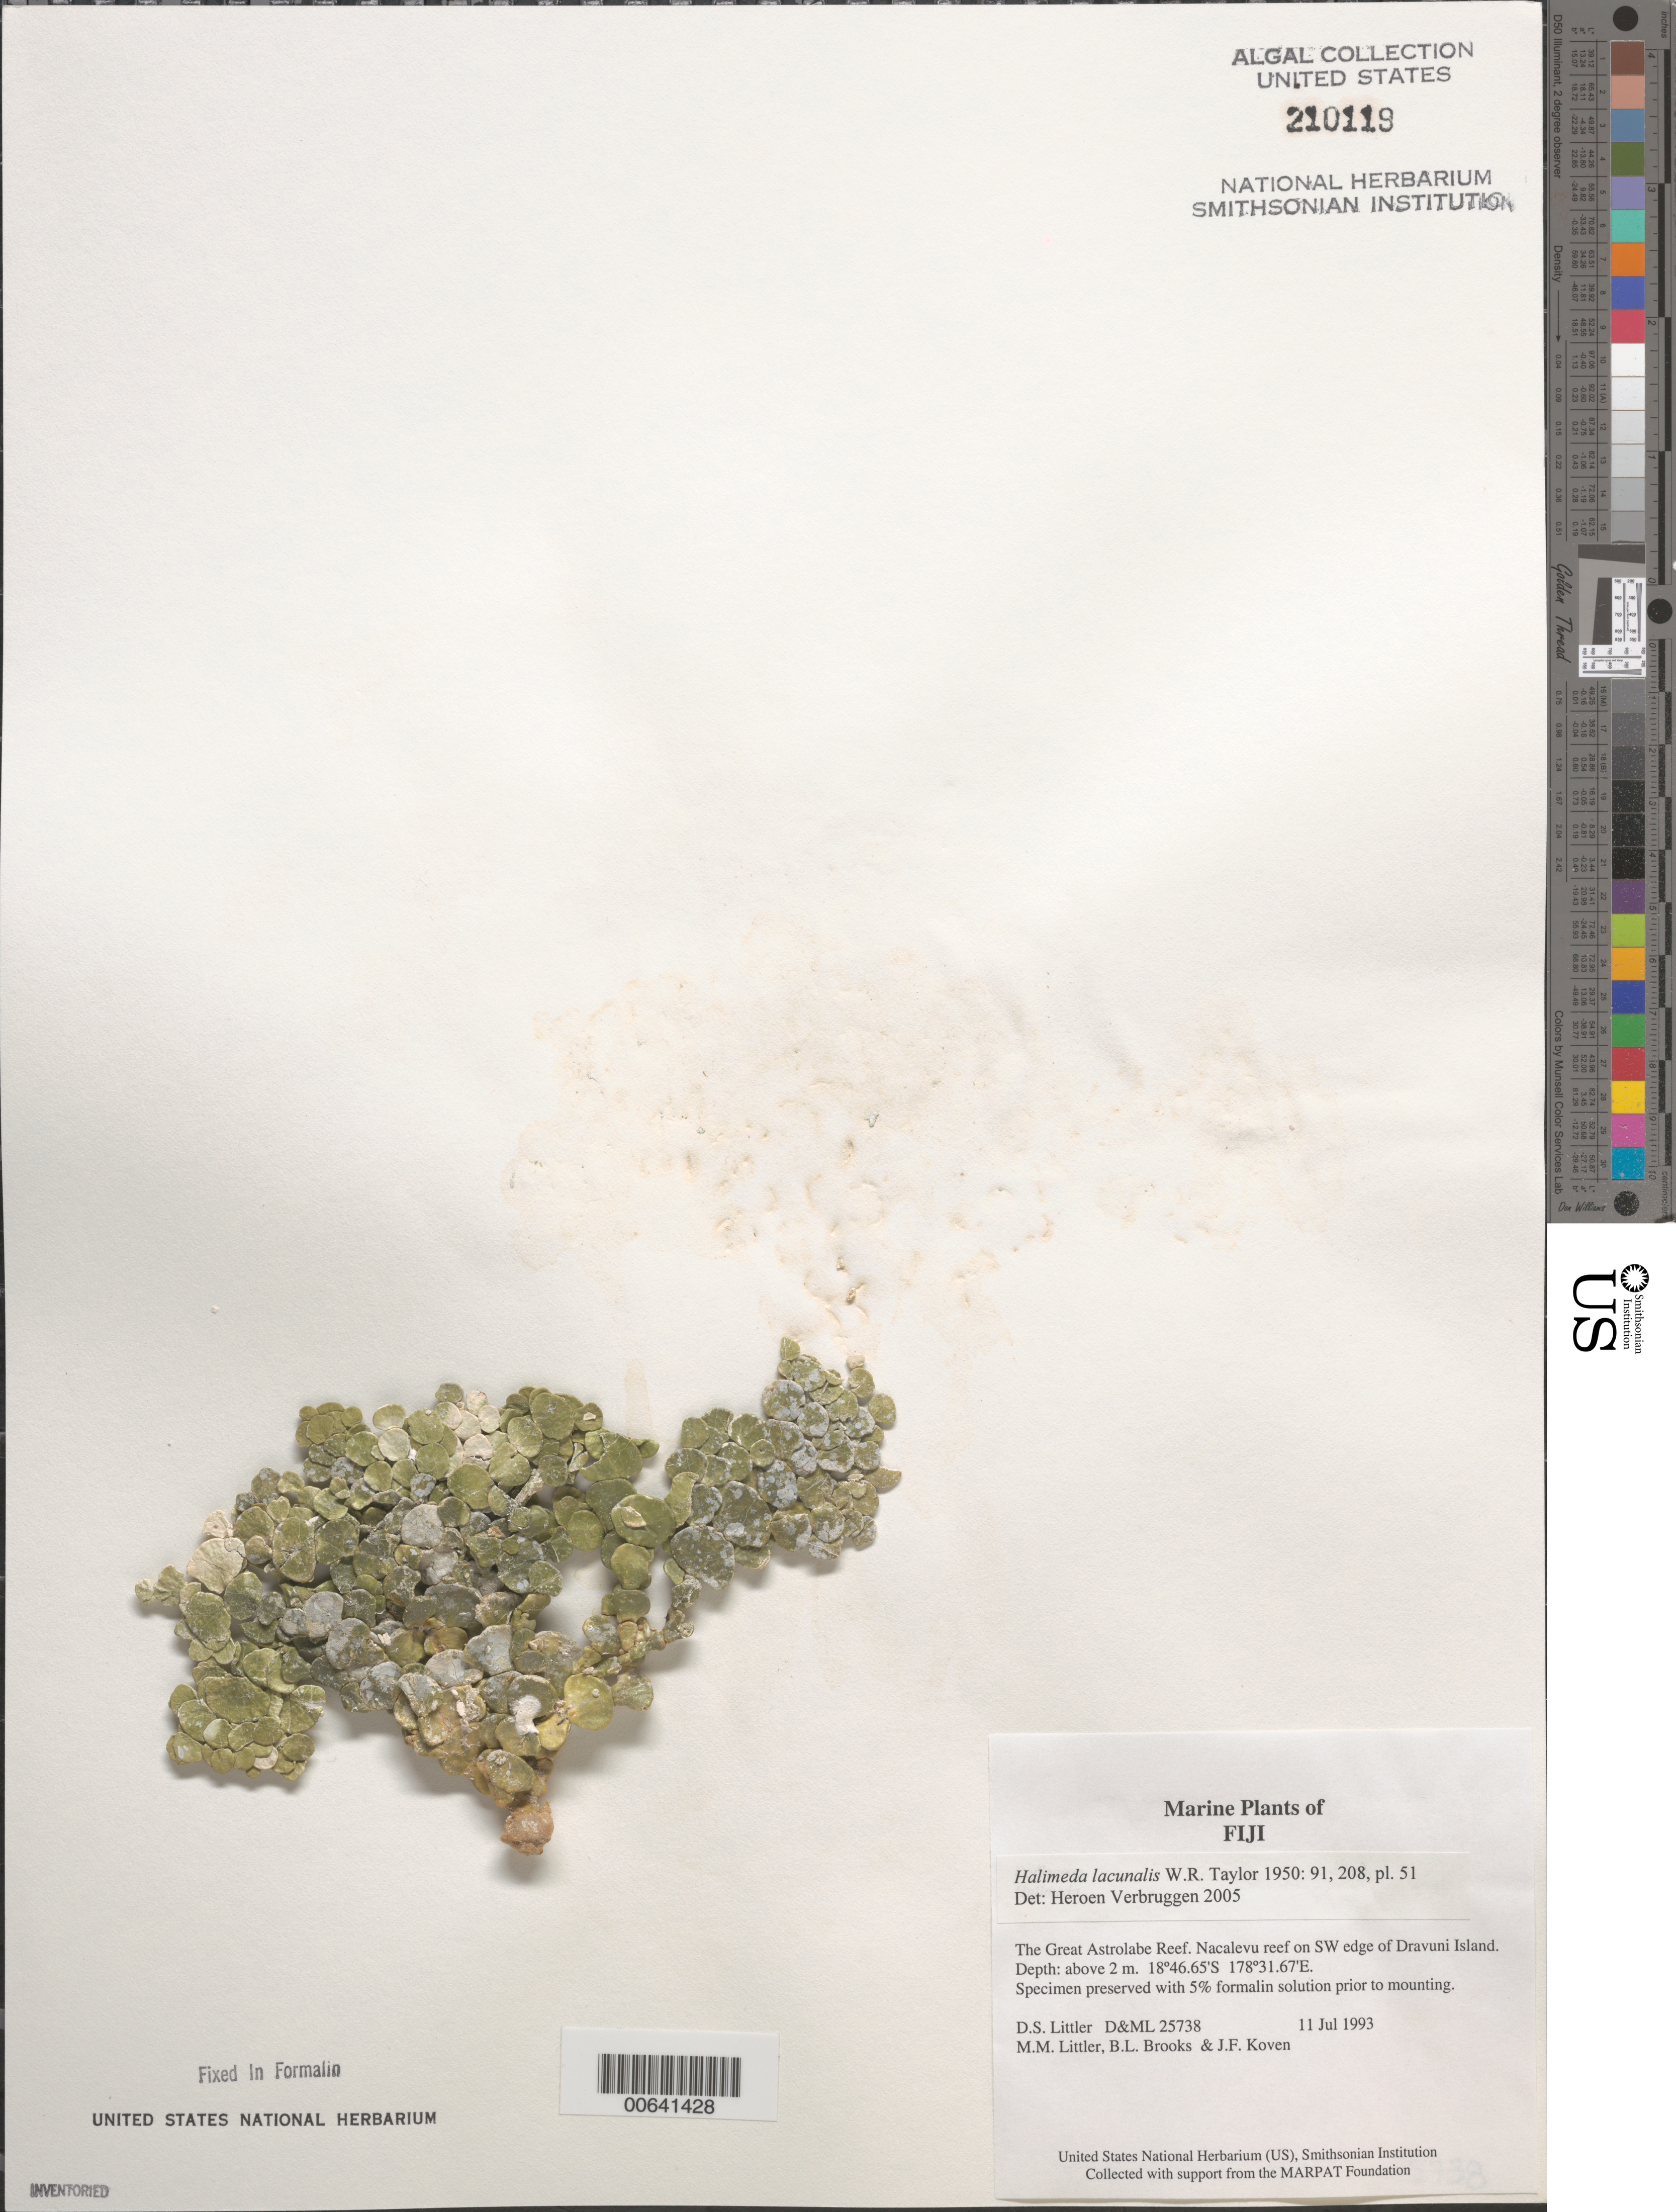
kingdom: Plantae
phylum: Chlorophyta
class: Ulvophyceae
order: Bryopsidales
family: Halimedaceae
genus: Halimeda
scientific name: Halimeda lacunalis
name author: W.R. Taylor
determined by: Verbruggen, H.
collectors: D. S. Littler, M. M. Littler, B. Brooks & J. Koven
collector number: D&ML 25738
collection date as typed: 11 Jul 1993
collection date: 1993-07-11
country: Fiji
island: Dravuni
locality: Great Astrolabe Reef, Nacalevu reef on southwest side of island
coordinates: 18 46.65'S, 178 31.67'E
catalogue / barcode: US 210119